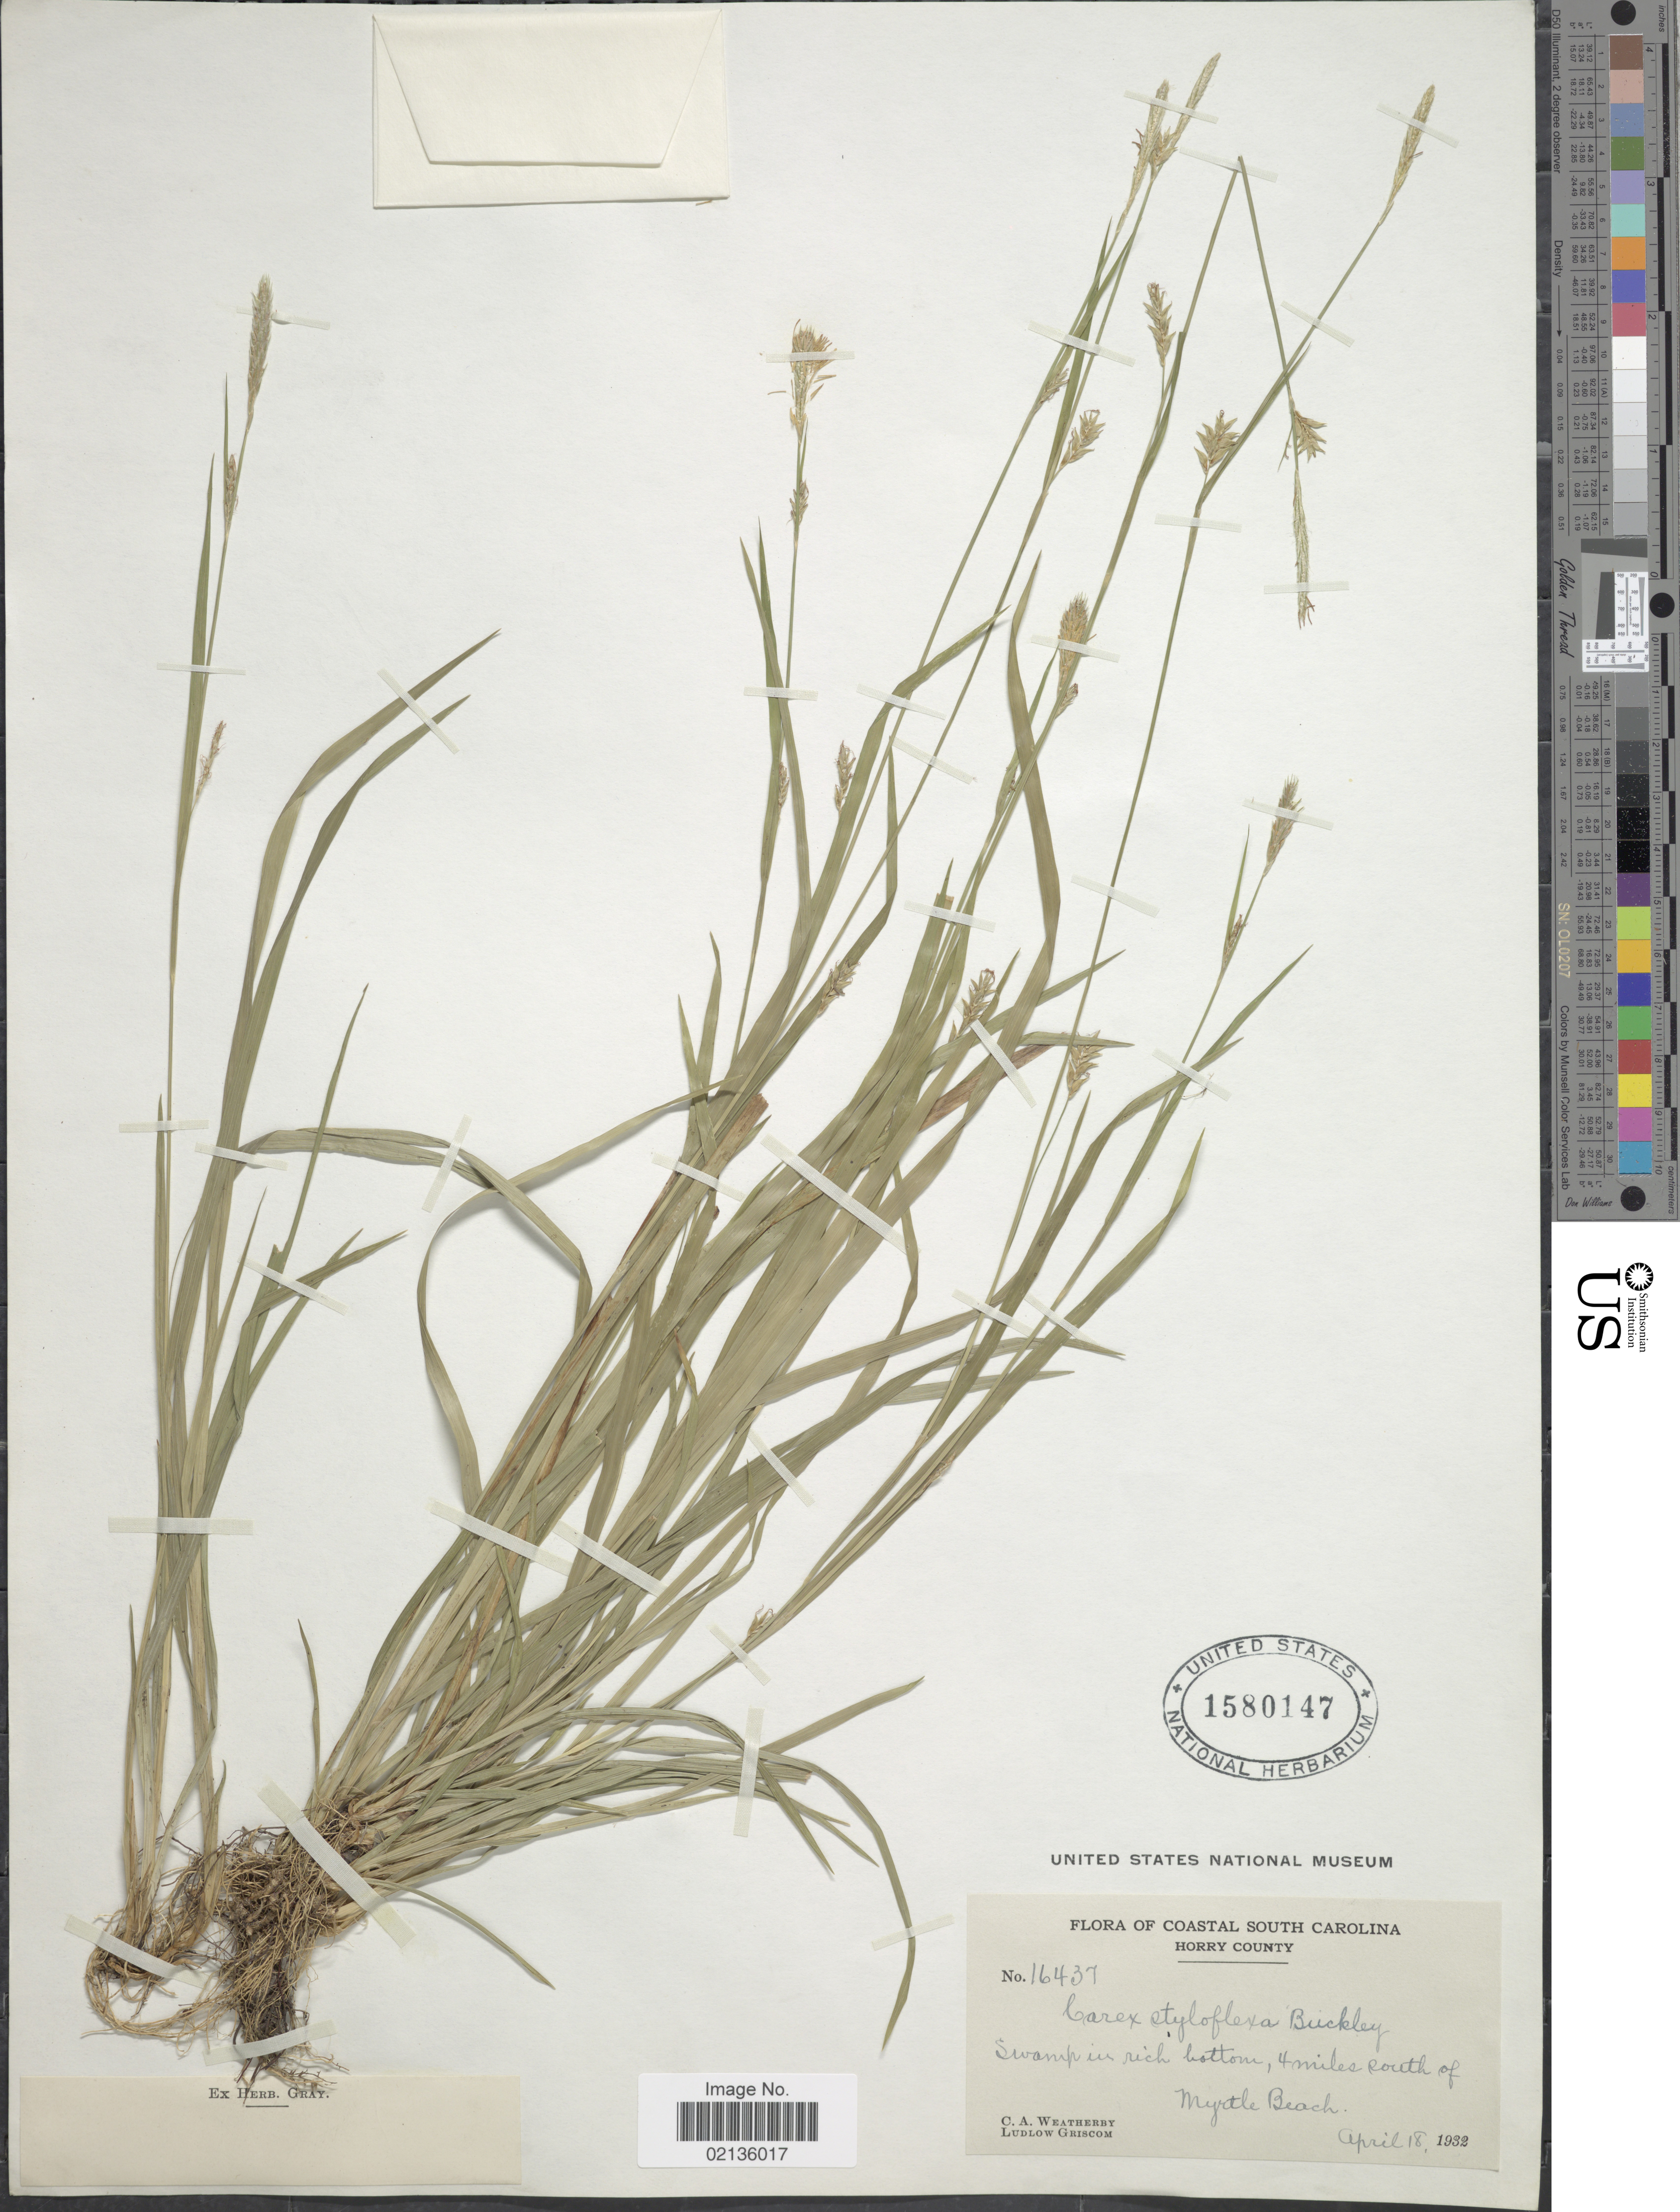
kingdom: Plantae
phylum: Tracheophyta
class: Liliopsida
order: Poales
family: Cyperaceae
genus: Carex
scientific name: Carex styloflexa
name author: Buckley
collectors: C. A. Weatherby & L. Griscom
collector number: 16437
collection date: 1932-04-18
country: United States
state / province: South Carolina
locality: Coastal South Carolina, Horry County, 4 miles south of Myrtle Beach.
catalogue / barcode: US 1580147